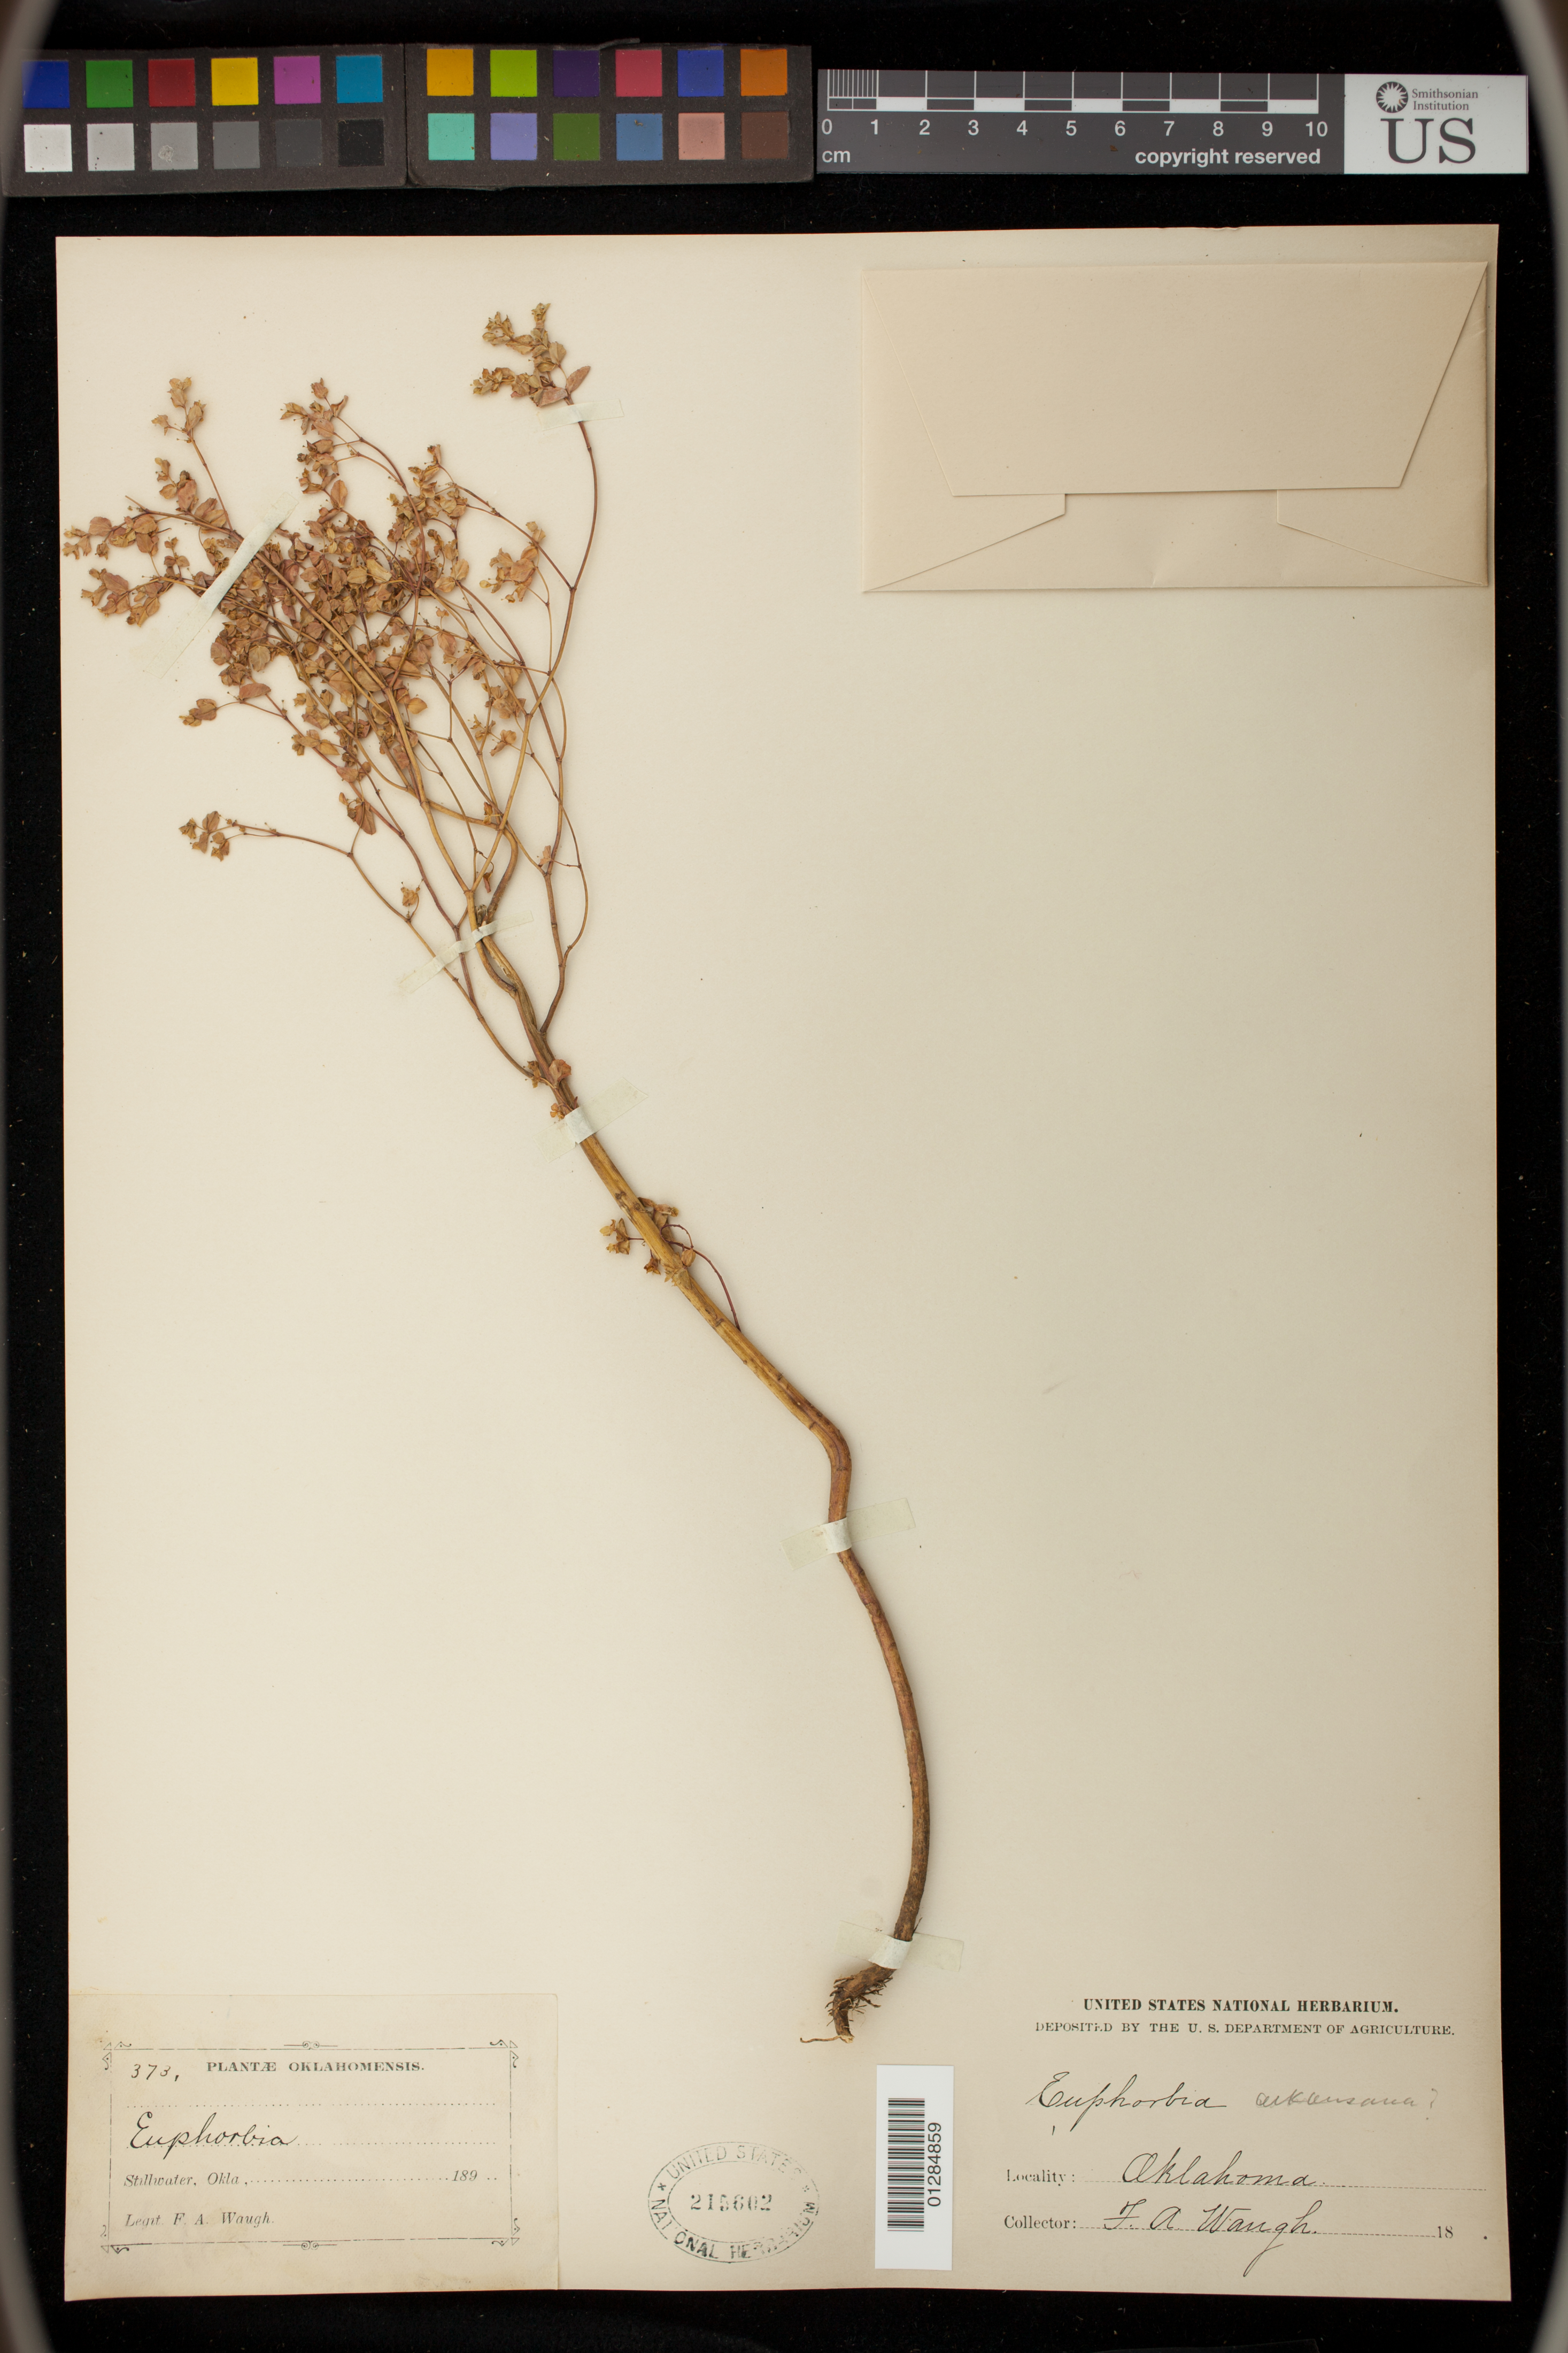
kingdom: Plantae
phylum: Tracheophyta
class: Magnoliopsida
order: Malpighiales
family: Euphorbiaceae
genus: Euphorbia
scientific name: Euphorbia spathulata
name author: Lam.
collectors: F. Waugh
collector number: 373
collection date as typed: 189-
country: United States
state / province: Oklahoma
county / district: Payne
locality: Stillwater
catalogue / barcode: US 215602